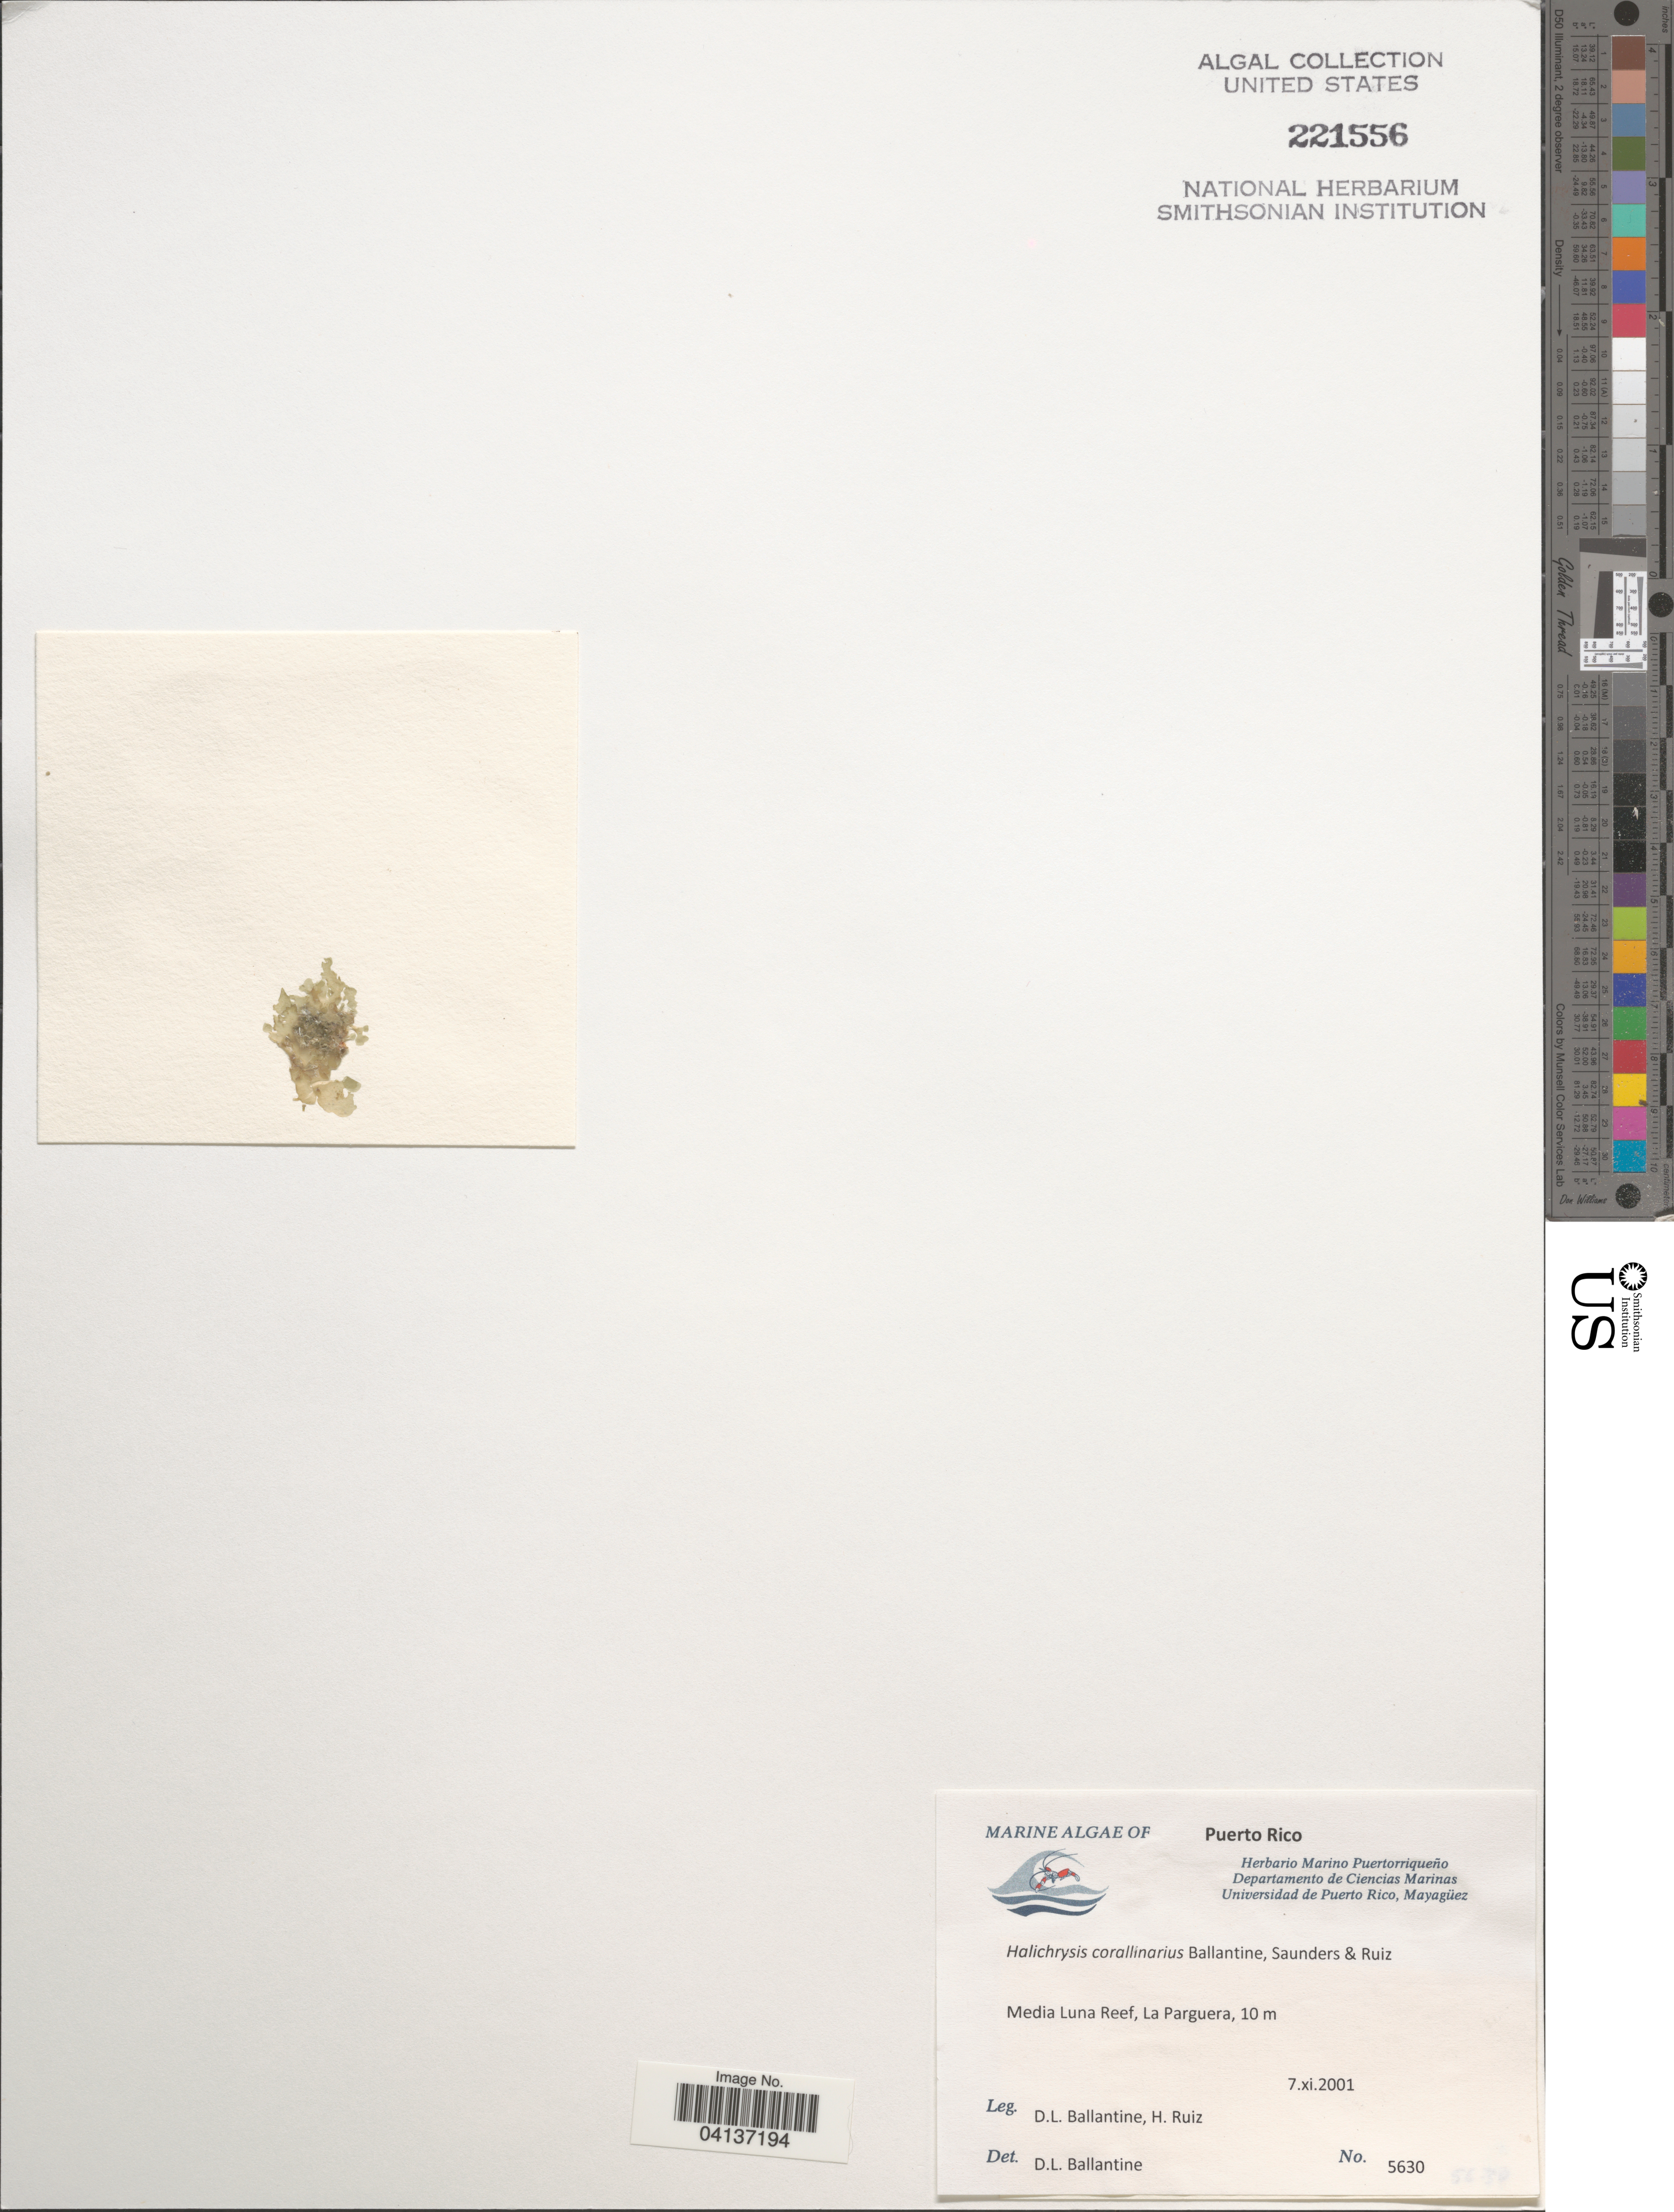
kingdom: Plantae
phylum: Rhodophyta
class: Florideophyceae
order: Rhodymeniales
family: Rhodymeniaceae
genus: Halichrysis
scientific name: Halichrysis corallinarius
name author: D.L. Ballant. et al.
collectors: D.L. Ballantine & H. Ruiz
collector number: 5630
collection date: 2001-11-07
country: Puerto Rico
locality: Media Luna Reef, La Parguera.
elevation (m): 10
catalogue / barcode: US 221556